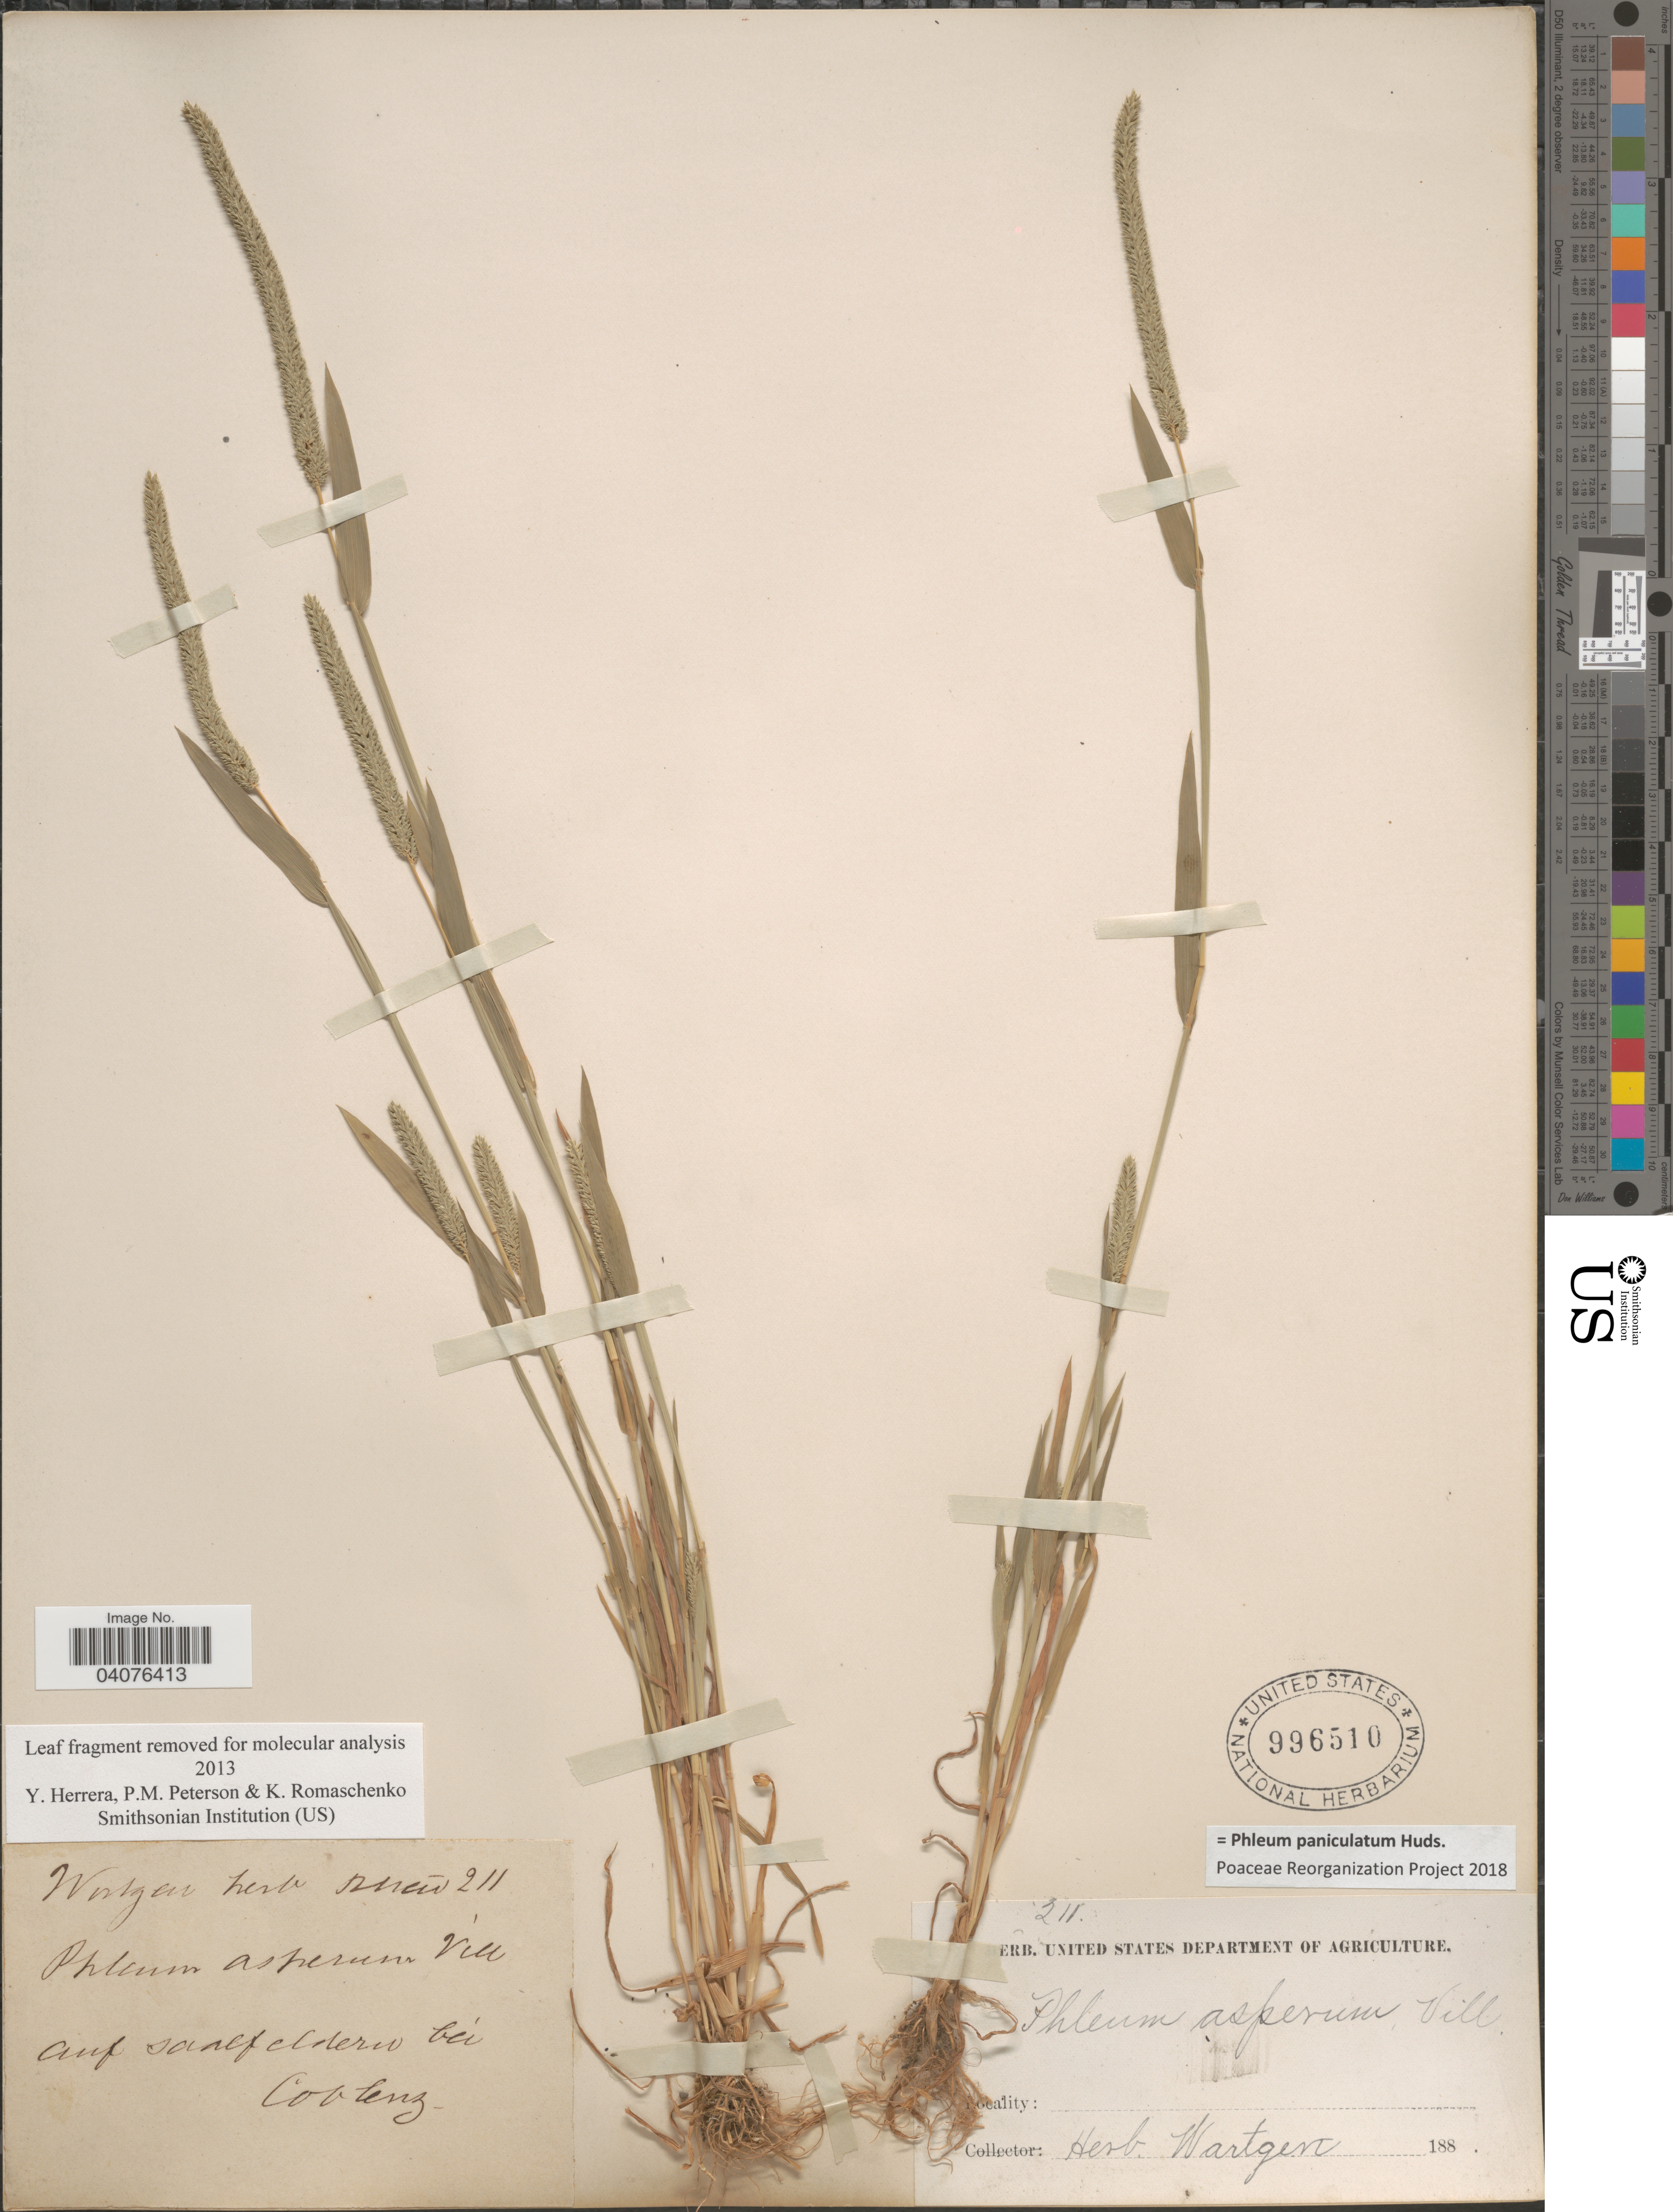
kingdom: Plantae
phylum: Tracheophyta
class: Liliopsida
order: Poales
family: Poaceae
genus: Phleum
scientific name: Phleum paniculatum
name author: Huds.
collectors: Ex herb. Wartgen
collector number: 211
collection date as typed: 188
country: Germany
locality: Auf saalfeldern bei Coblenz.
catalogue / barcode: US 996510